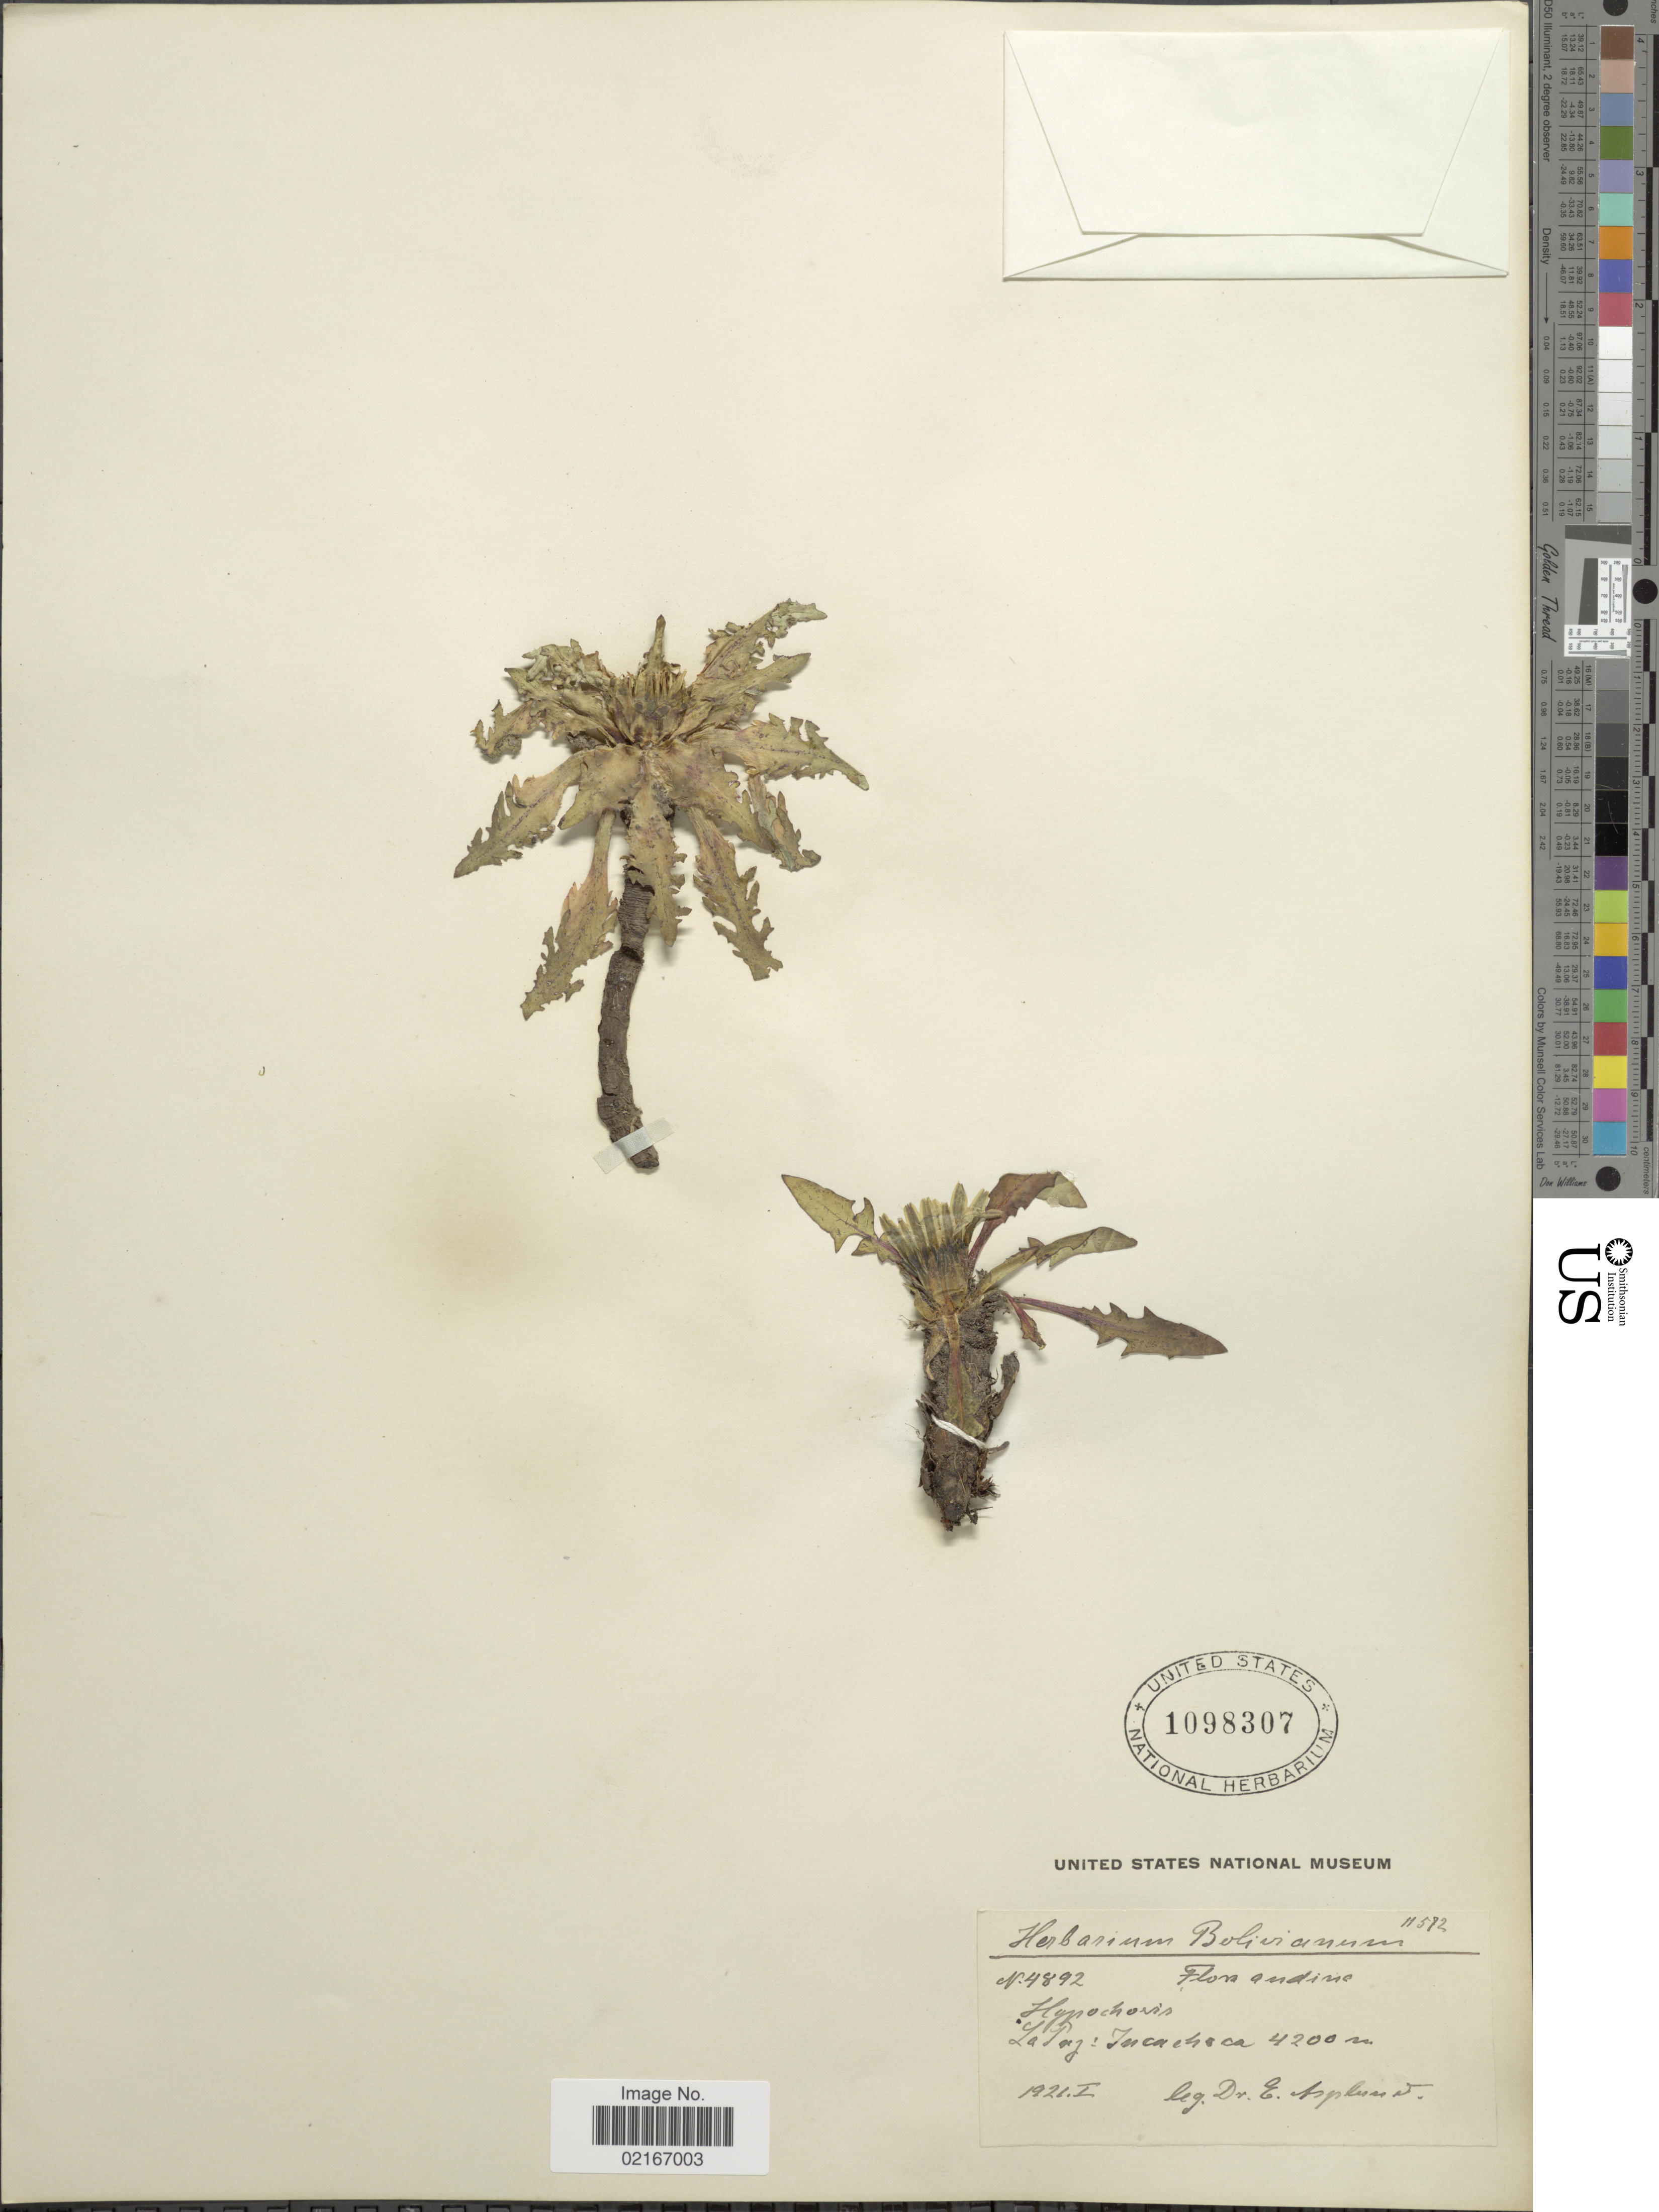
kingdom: Plantae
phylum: Tracheophyta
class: Magnoliopsida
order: Asterales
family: Asteraceae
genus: Hypochaeris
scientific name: Hypochaeris sp.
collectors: E. Asplund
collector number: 4892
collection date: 1921-01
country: Bolivia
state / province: La Paz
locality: Incachaca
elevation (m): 4200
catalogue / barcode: US 1098307